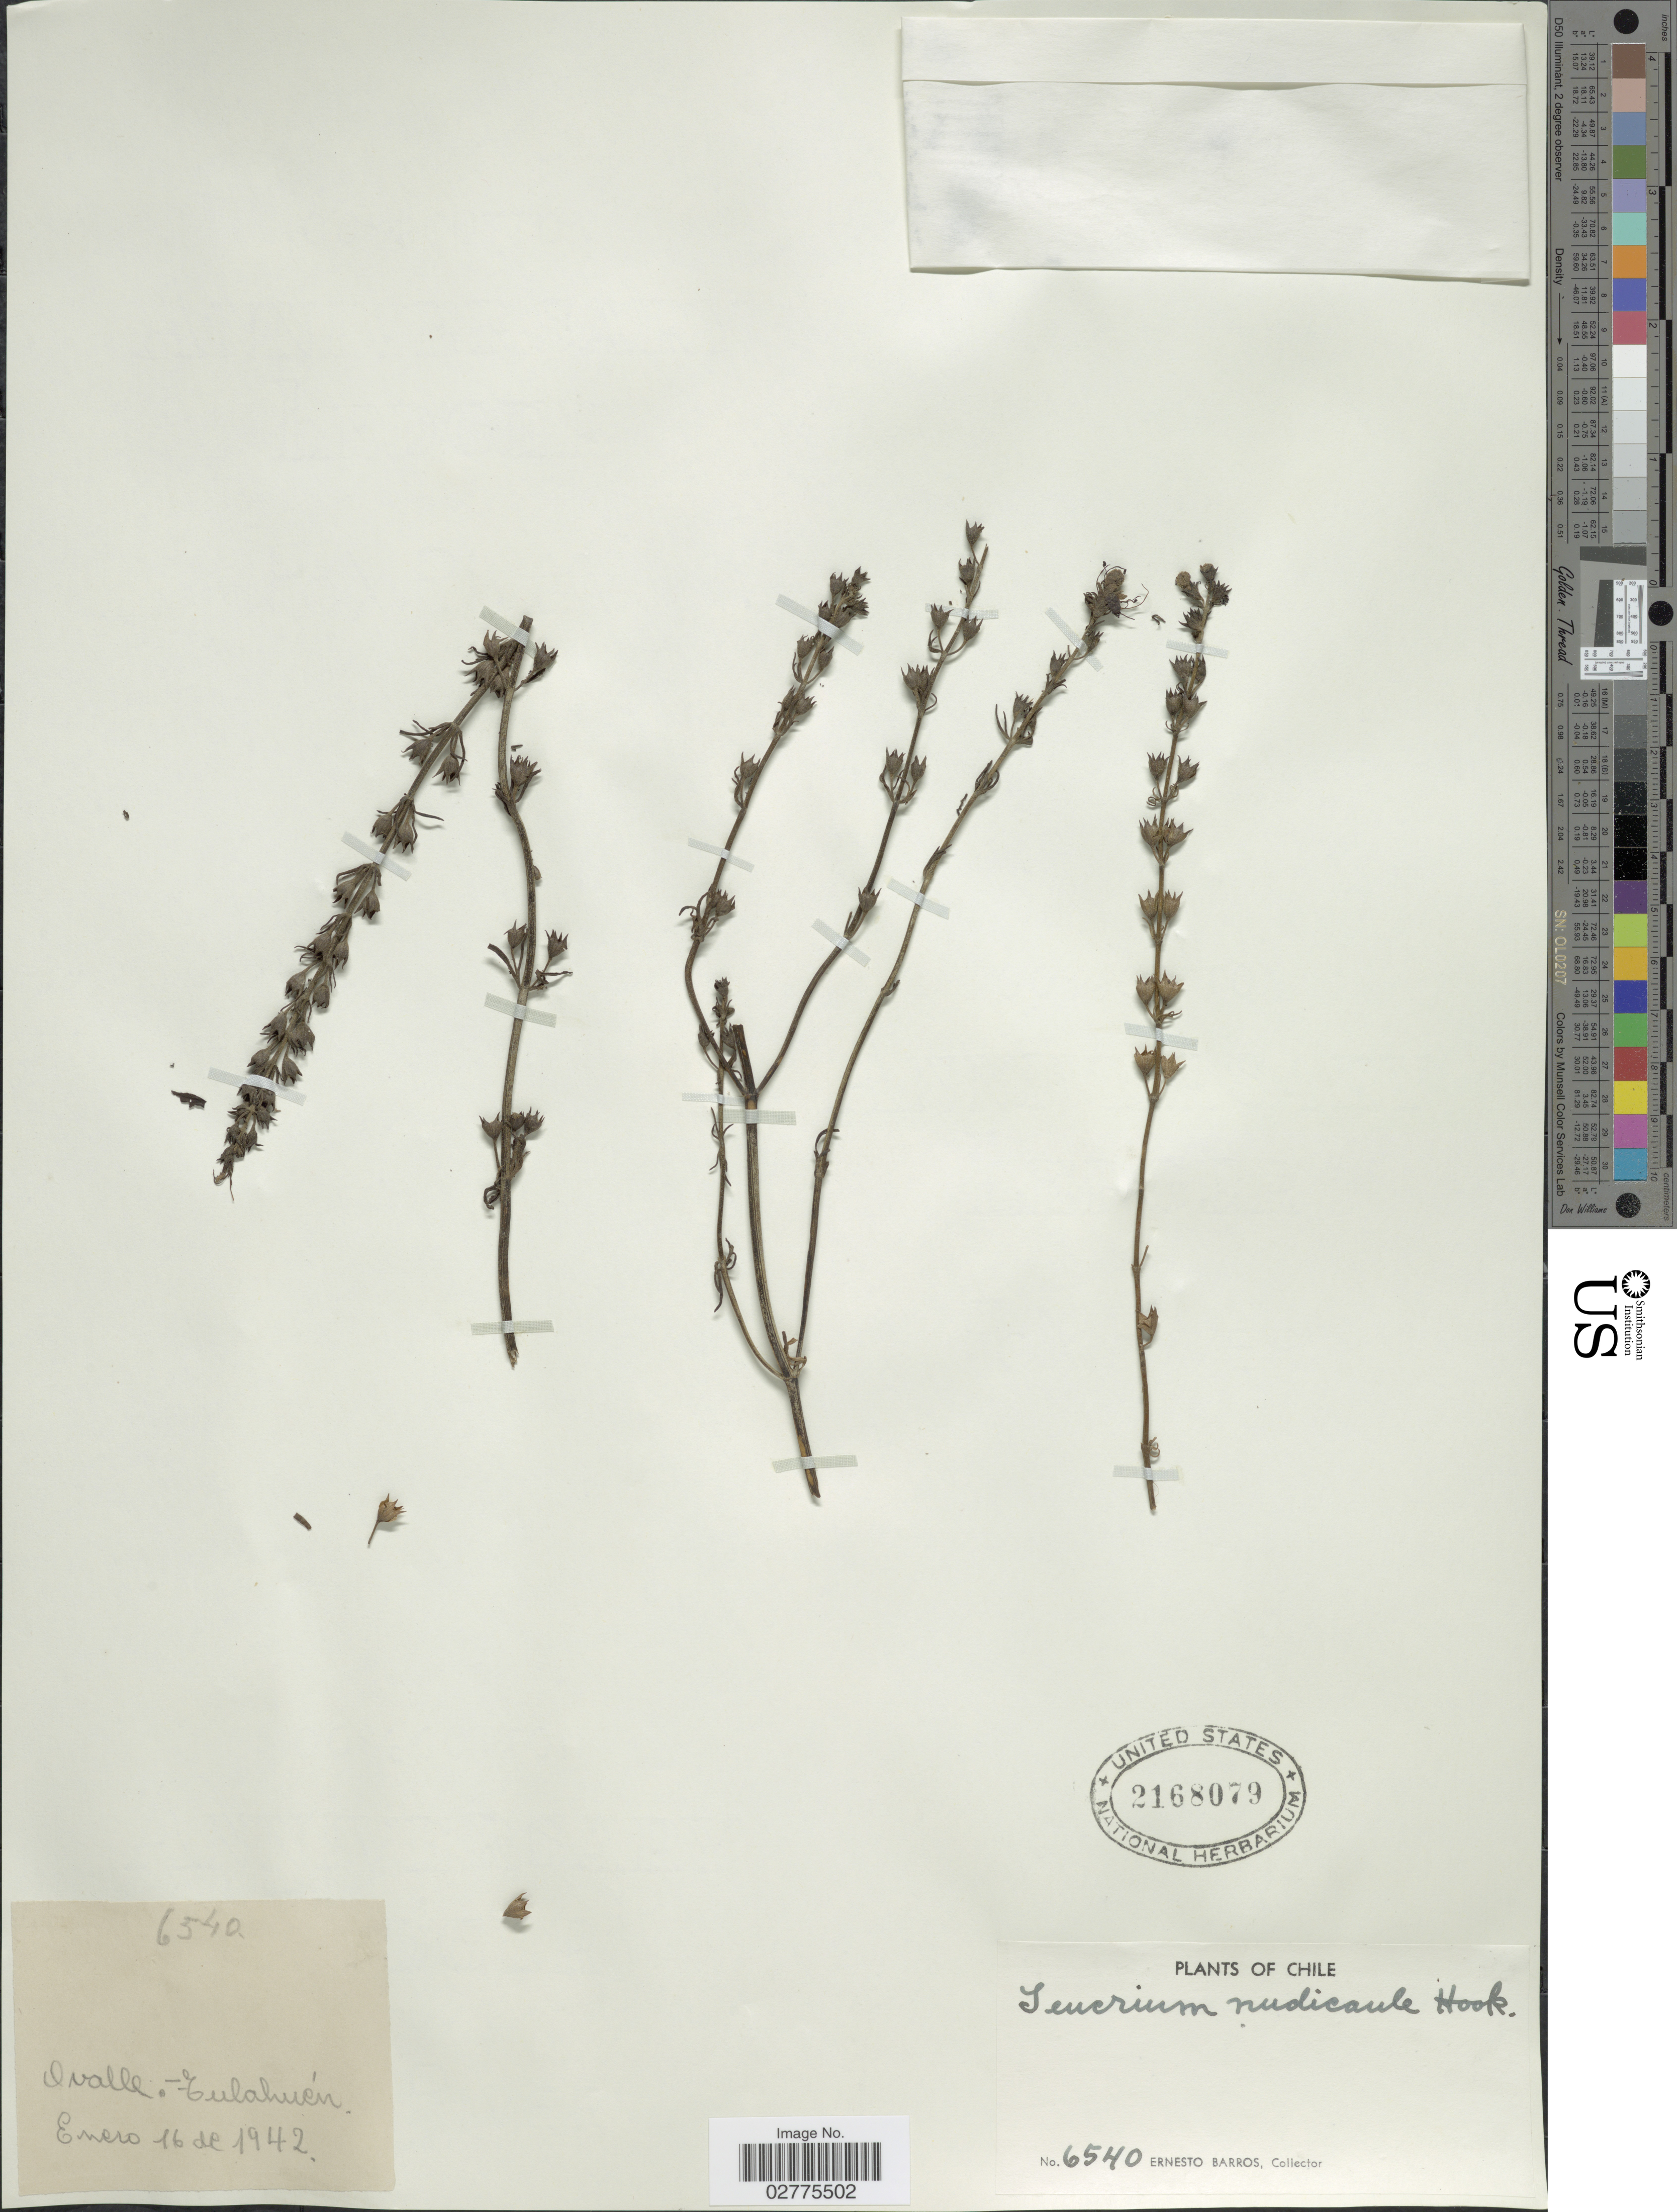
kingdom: Plantae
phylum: Tracheophyta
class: Magnoliopsida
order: Lamiales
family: Lamiaceae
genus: Teucrium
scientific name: Teucrium nudicaule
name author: Hook.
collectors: E. Barros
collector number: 6540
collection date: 1942-01-16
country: Chile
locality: Ovalle - Tulahuén.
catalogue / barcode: US 2168079